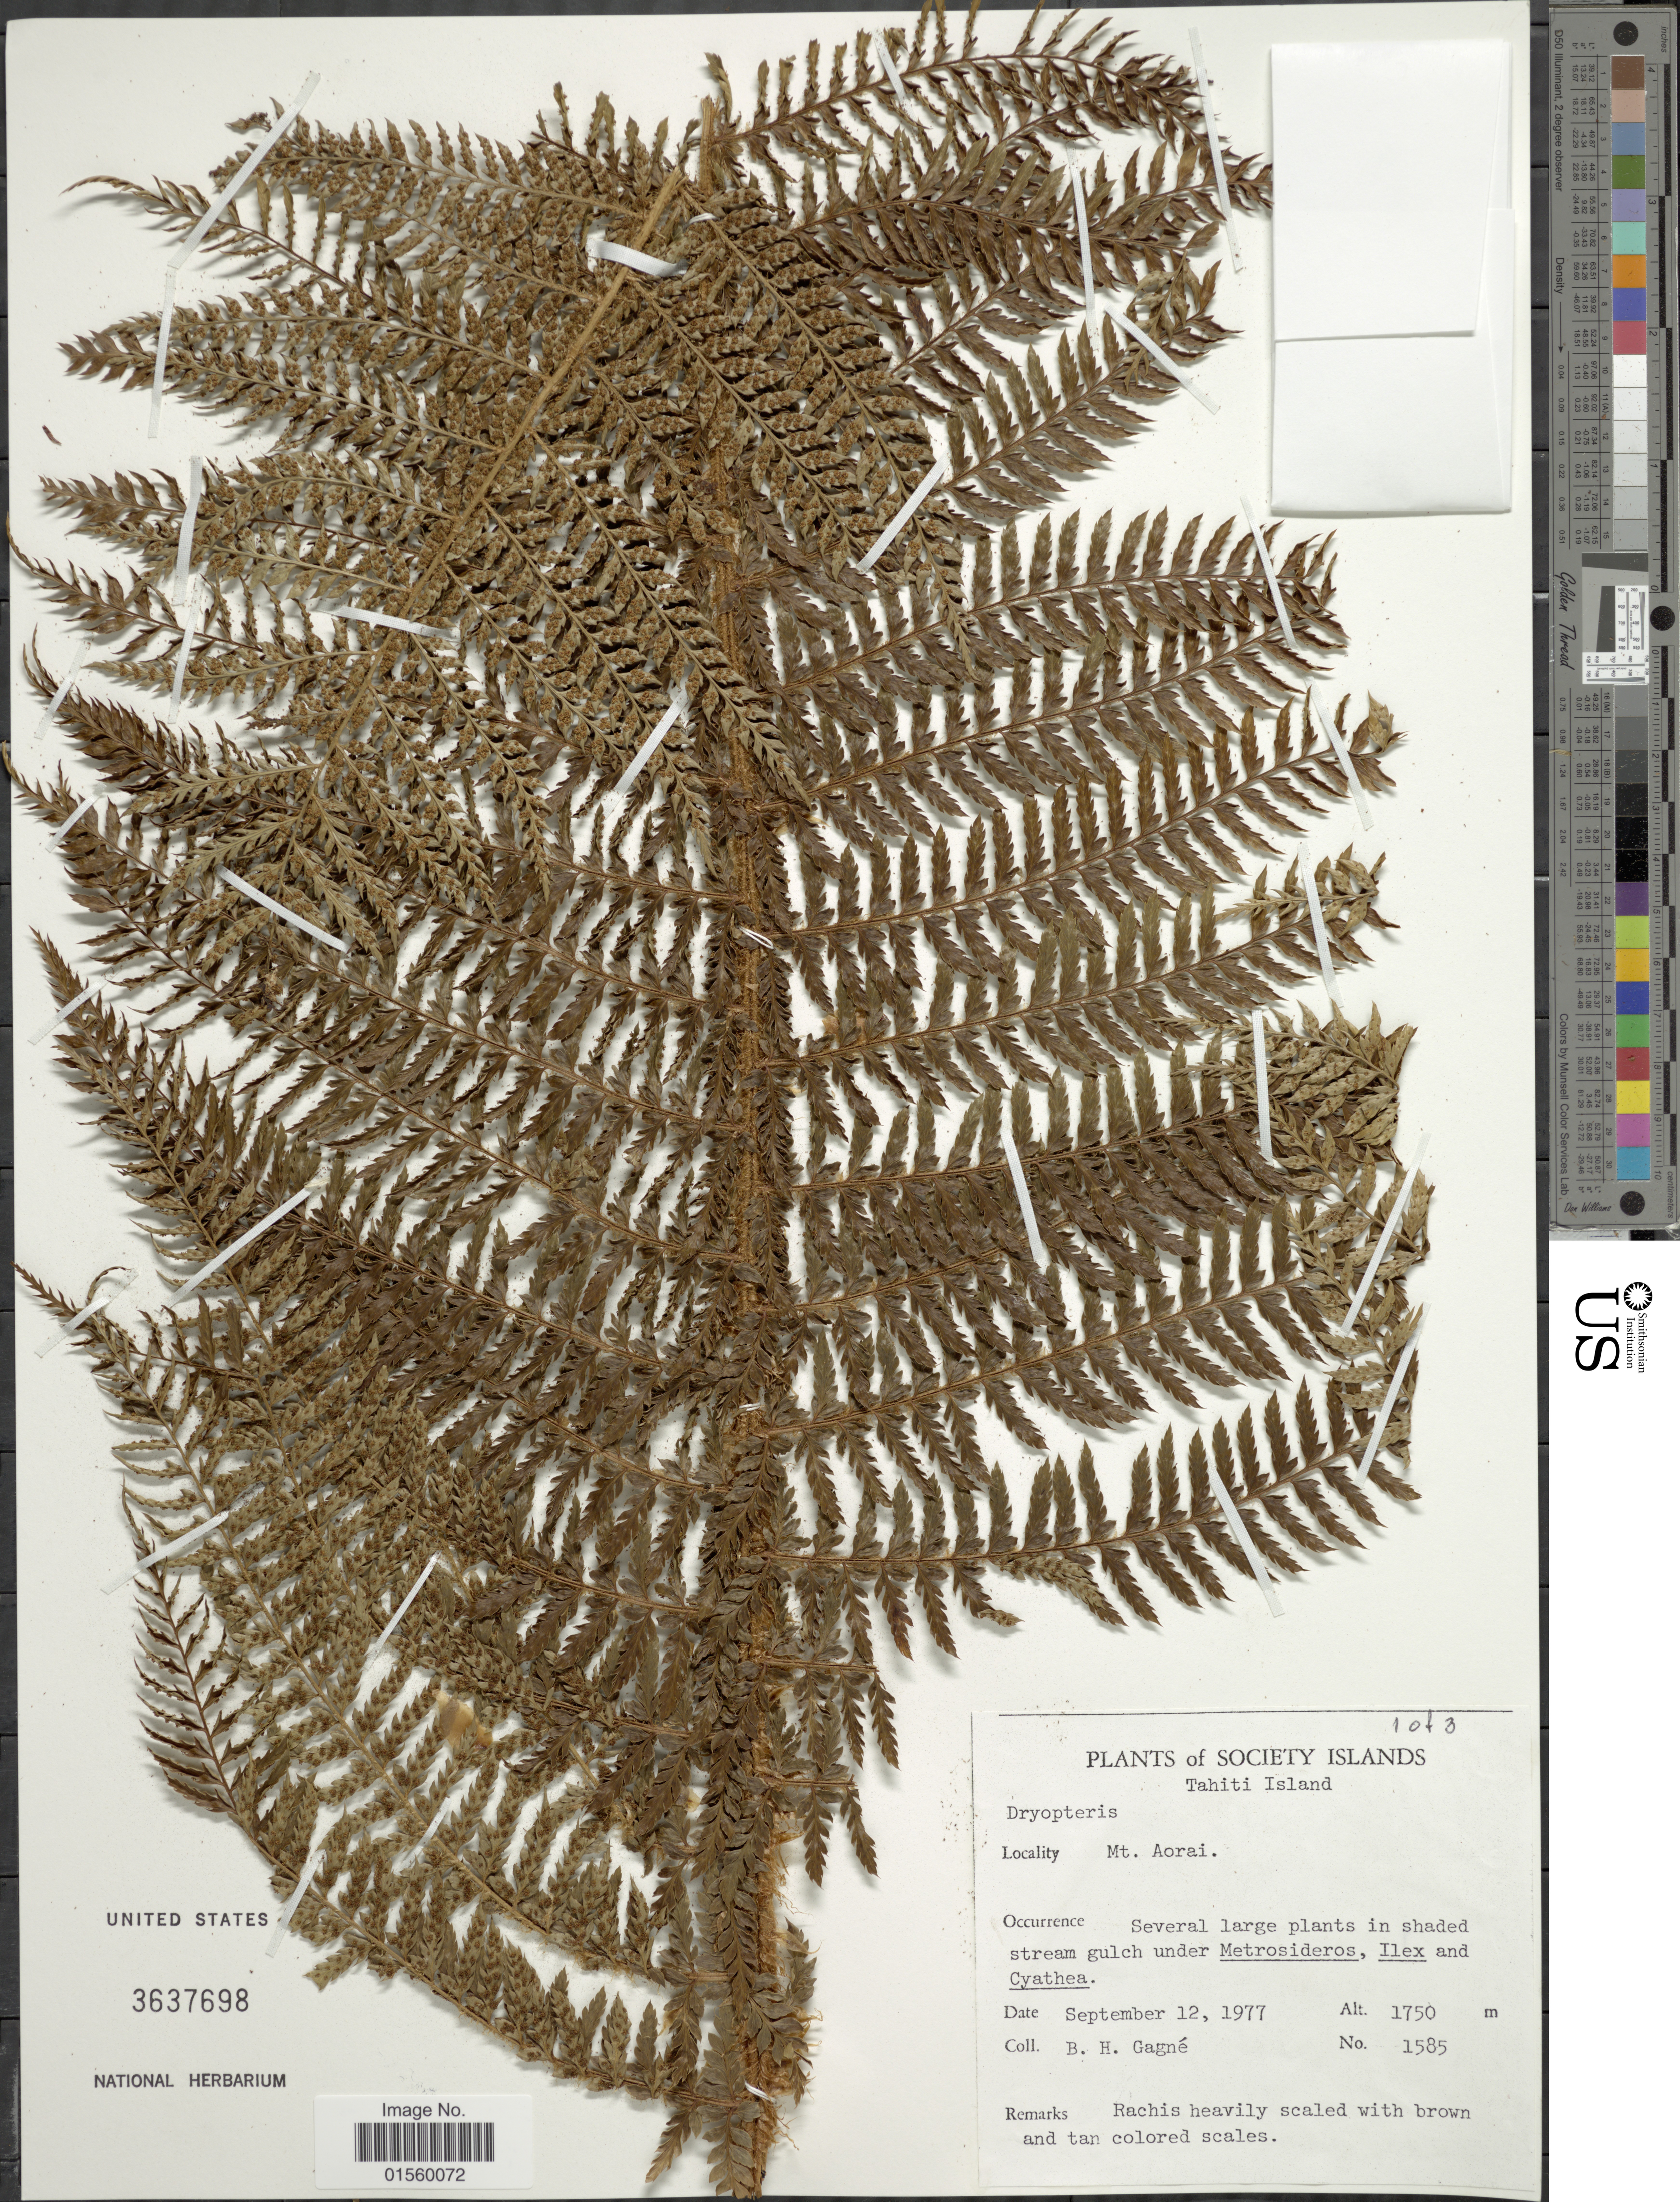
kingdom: Plantae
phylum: Tracheophyta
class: Polypodiopsida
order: Polypodiales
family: Dryopteridaceae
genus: Polystichum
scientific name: Polystichum paleatum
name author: Copel.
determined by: Florence, J.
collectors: B. H. Gagné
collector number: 1585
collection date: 1977-09-12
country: French Polynesia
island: Tahiti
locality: Society Islands, Tahiti Island, Mt. Aorai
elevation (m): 1750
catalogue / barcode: US 3637698